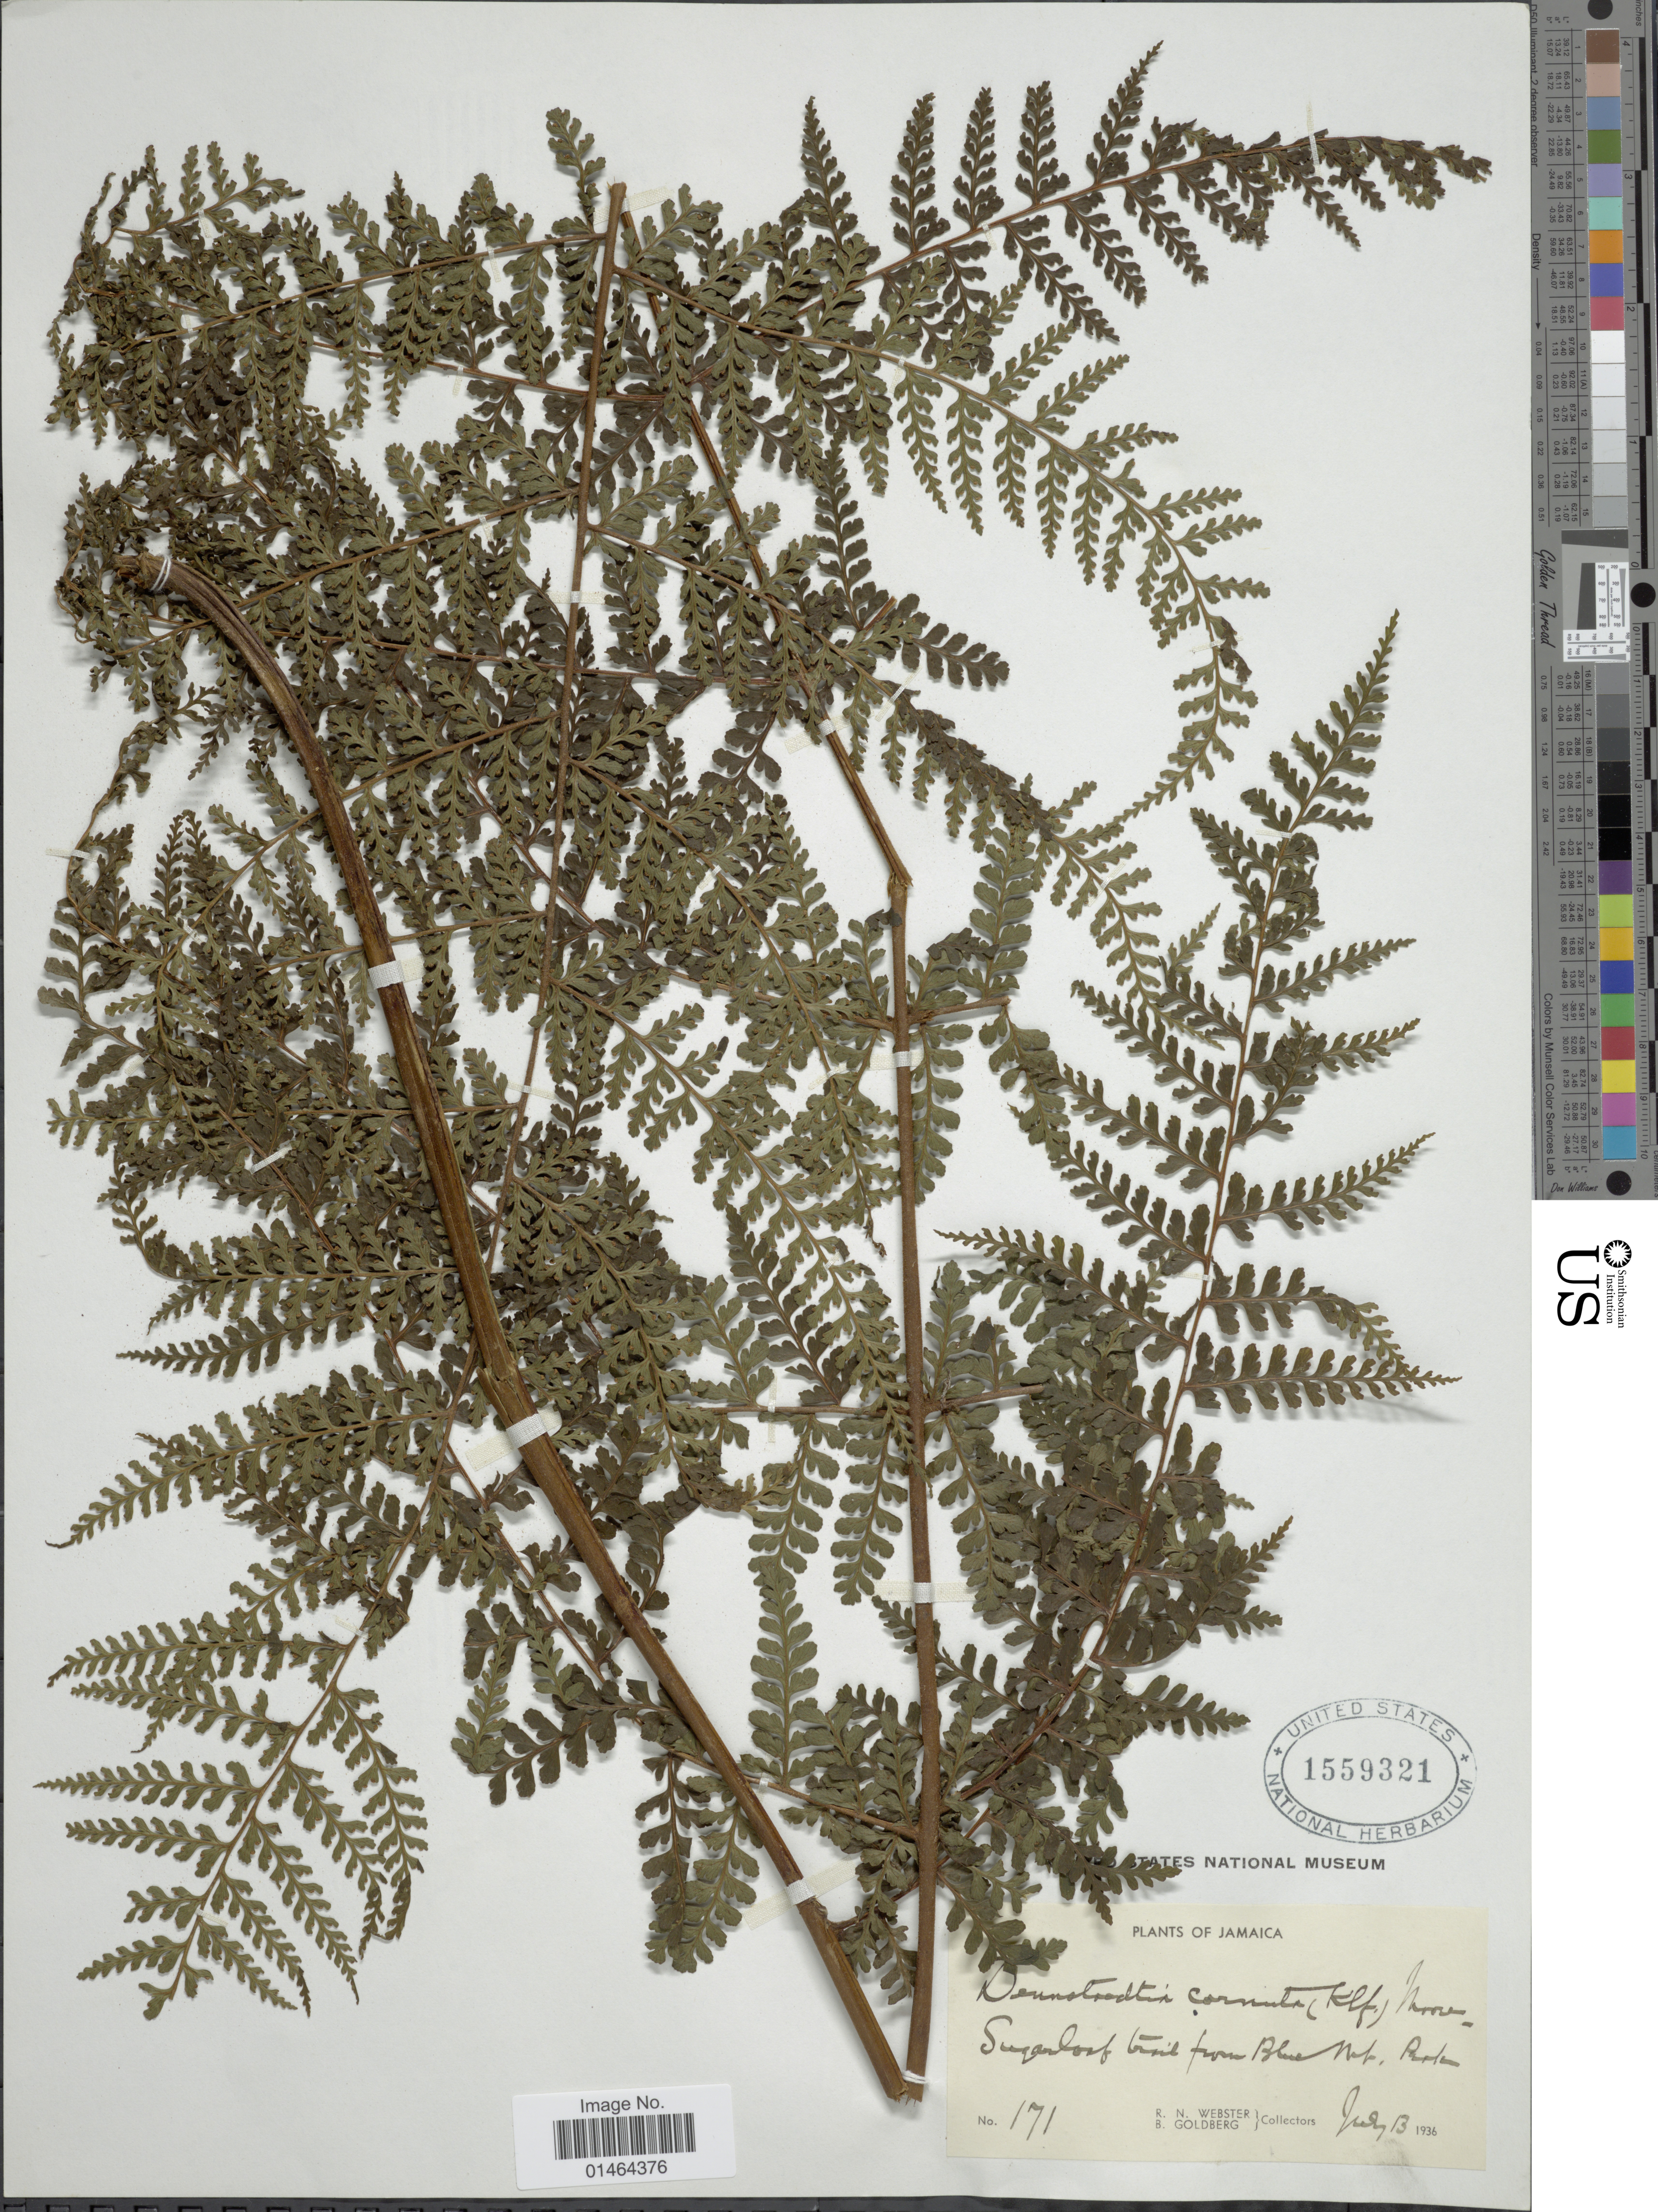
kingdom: Plantae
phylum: Tracheophyta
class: Polypodiopsida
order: Polypodiales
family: Dennstaedtiaceae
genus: Dennstaedtia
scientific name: Dennstaedtia cornuta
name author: (Kaulf.) Mett.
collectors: R. N. Webster & B. Goldberg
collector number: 171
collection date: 1936-07-13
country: Jamaica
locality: Sugarloaf trail from Blue Mt. Peak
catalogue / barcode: US 1559321